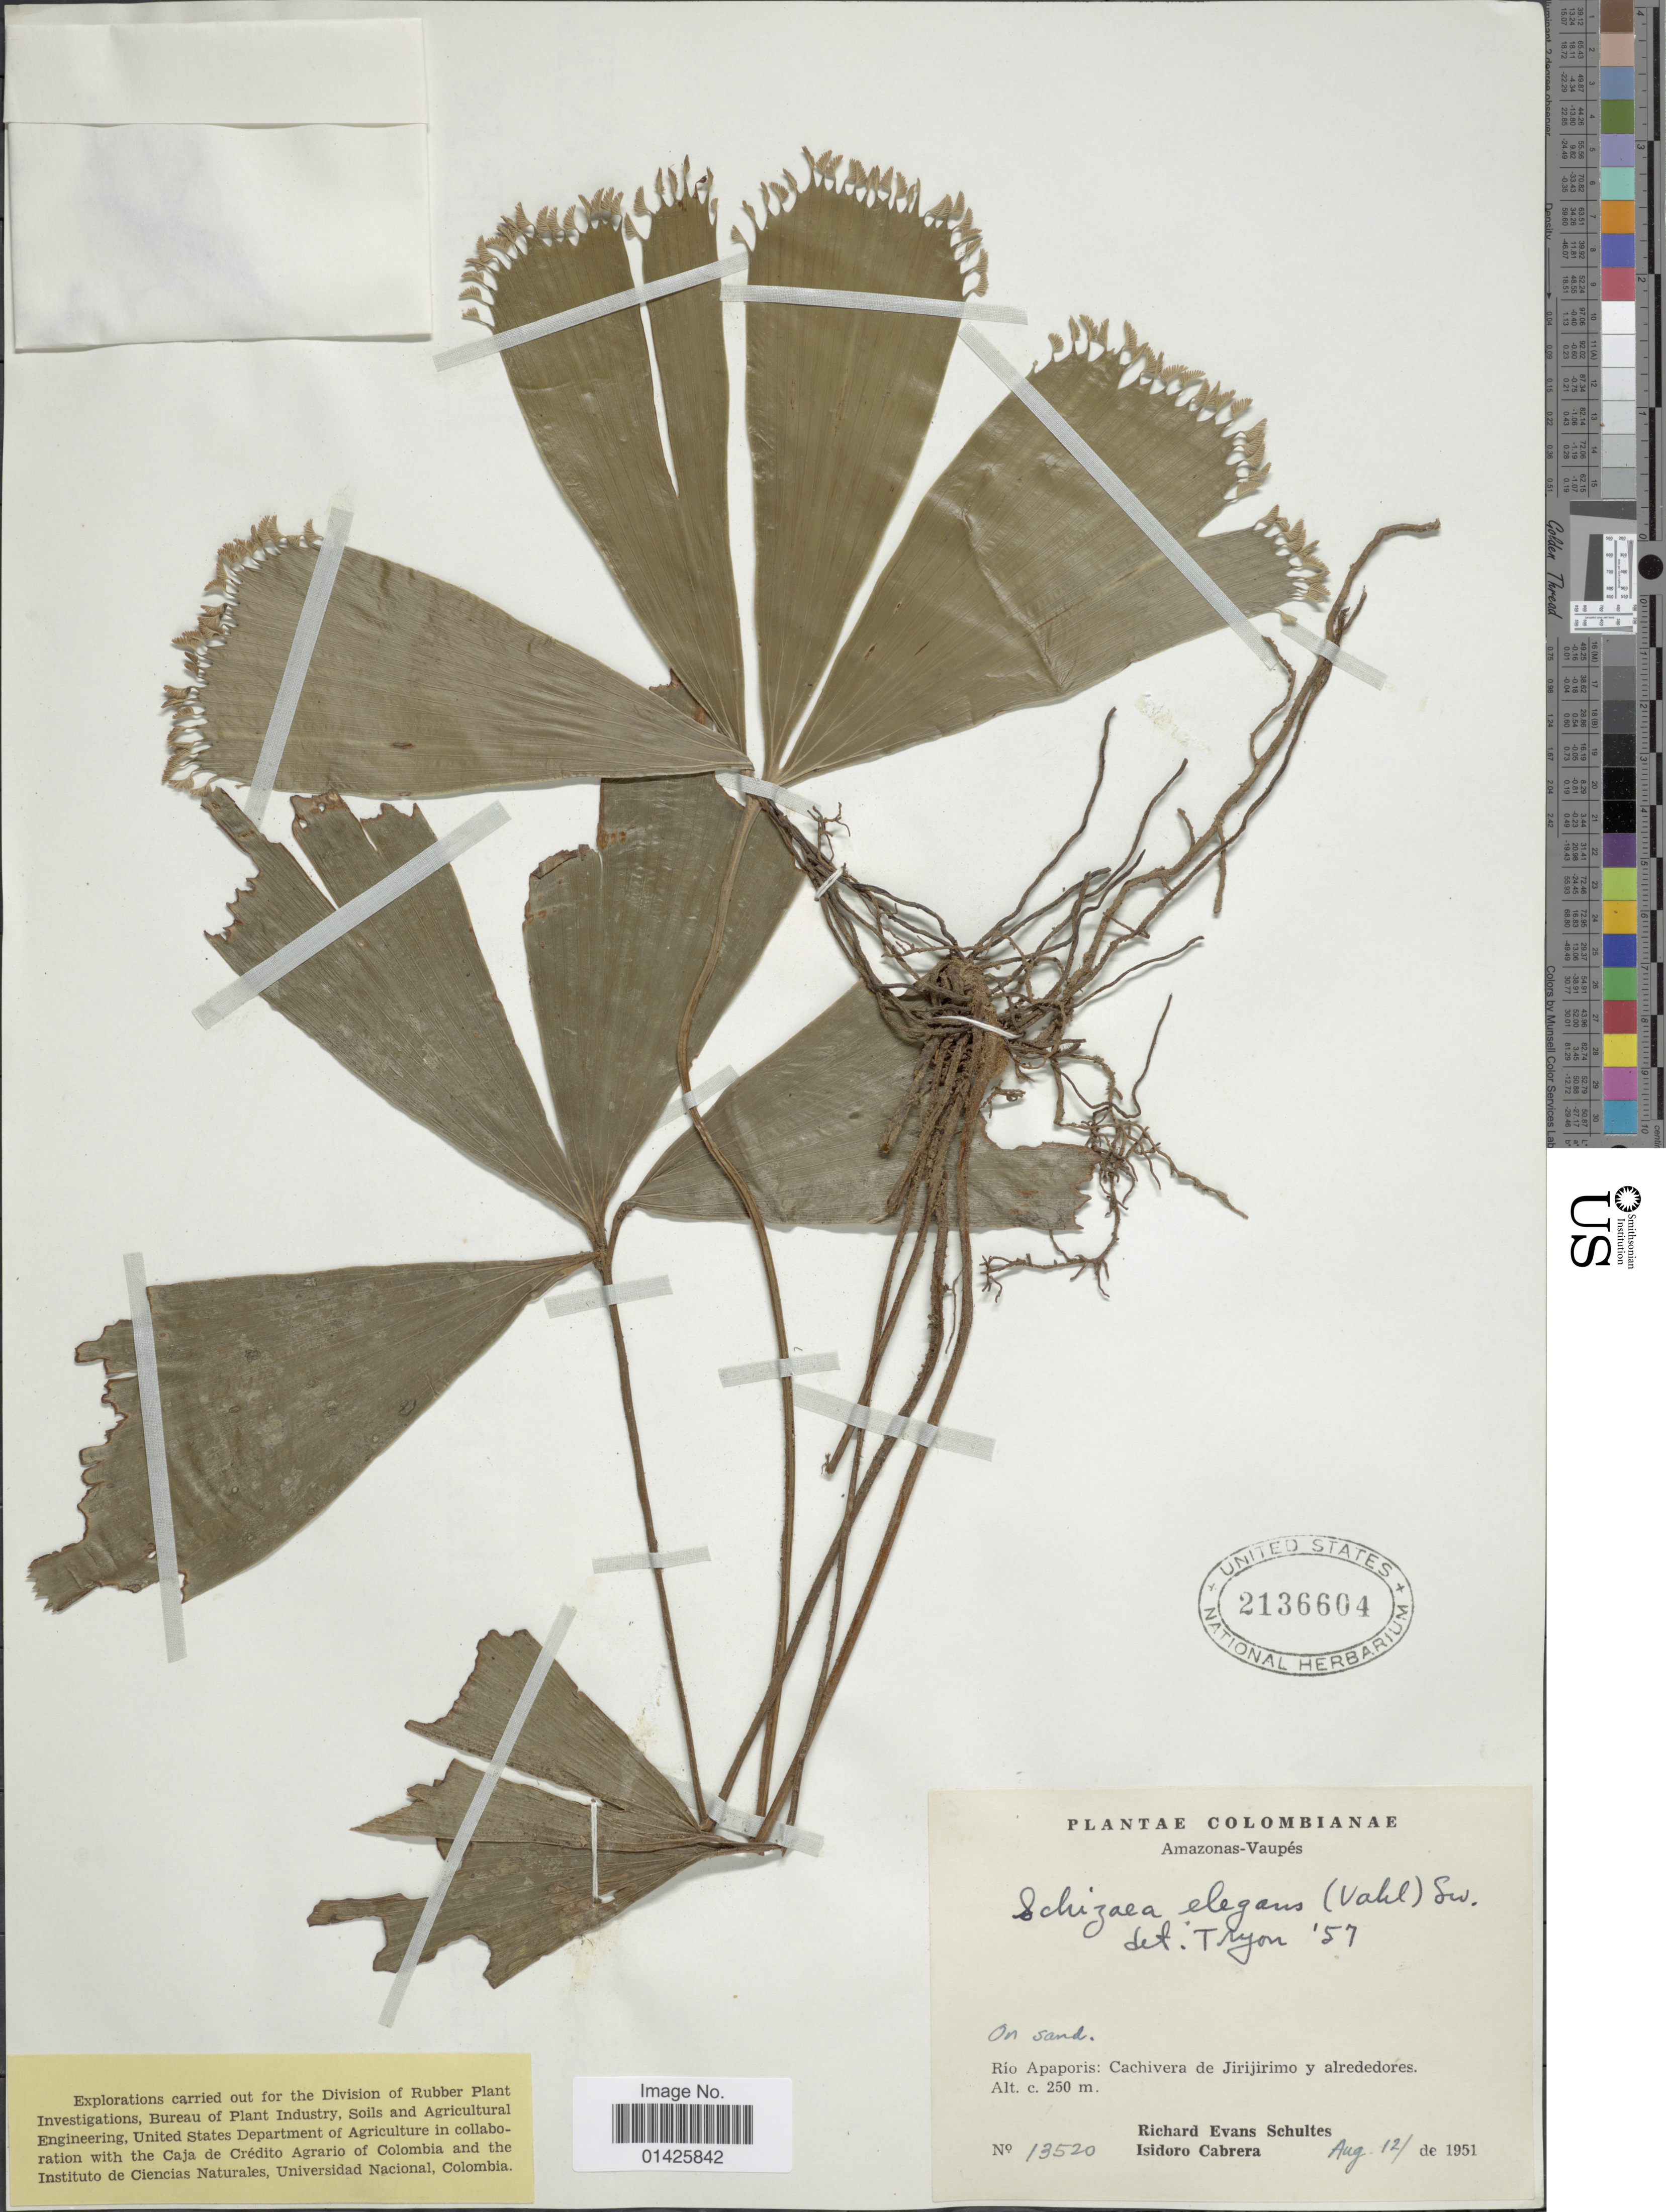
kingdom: Plantae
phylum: Tracheophyta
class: Polypodiopsida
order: Schizaeales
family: Schizaeaceae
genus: Schizaea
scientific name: Schizaea elegans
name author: (Vahl) Sw.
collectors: R. E. Schultes & I. Cabrera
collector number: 13520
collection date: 1951-08-12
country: Colombia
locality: Amazonas-Vaupés, Río Apaporis: Cachivera de Jirijirimo y alrededores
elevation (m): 250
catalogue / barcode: US 2136604